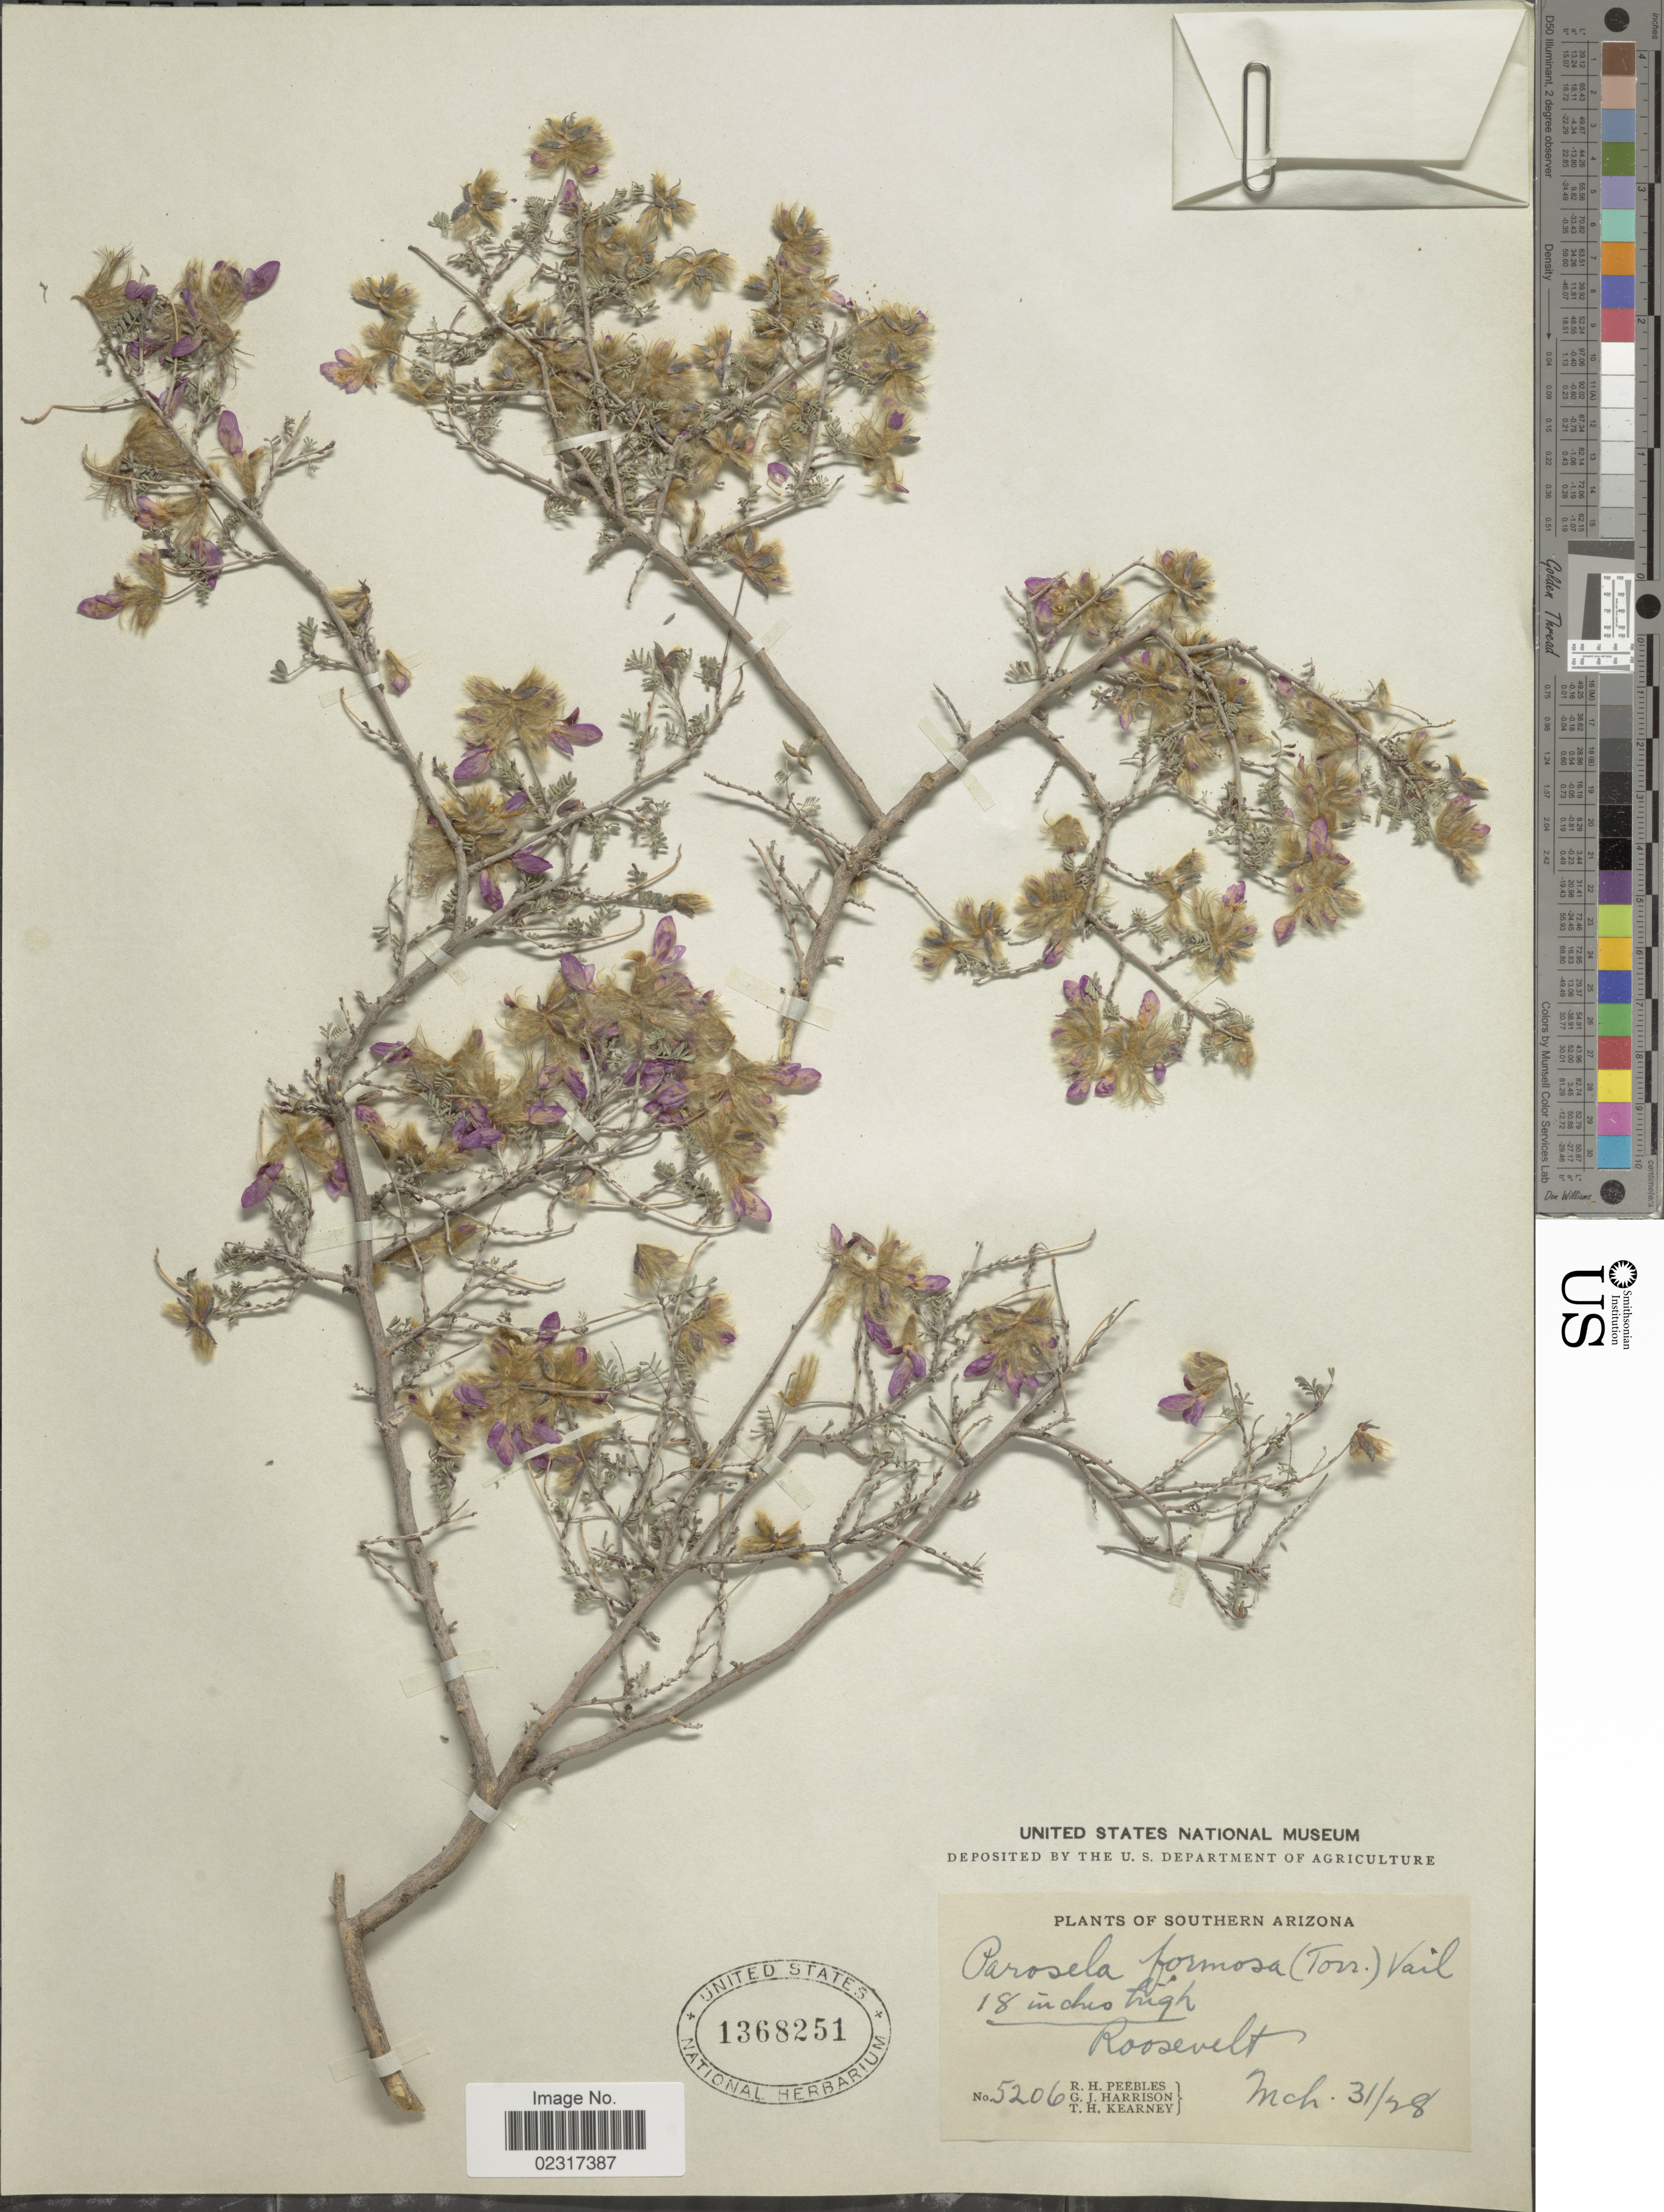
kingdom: Plantae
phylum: Tracheophyta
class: Magnoliopsida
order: Fabales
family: Fabaceae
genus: Dalea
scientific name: Dalea formosa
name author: Torr.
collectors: R. H. Peebles, G. J. Harrison & T. H. Kearney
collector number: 5206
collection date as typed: Transcribed d/m/y: 31/3/28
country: United States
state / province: Arizona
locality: Southern Arizona, Roosevelt.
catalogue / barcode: US 1368251